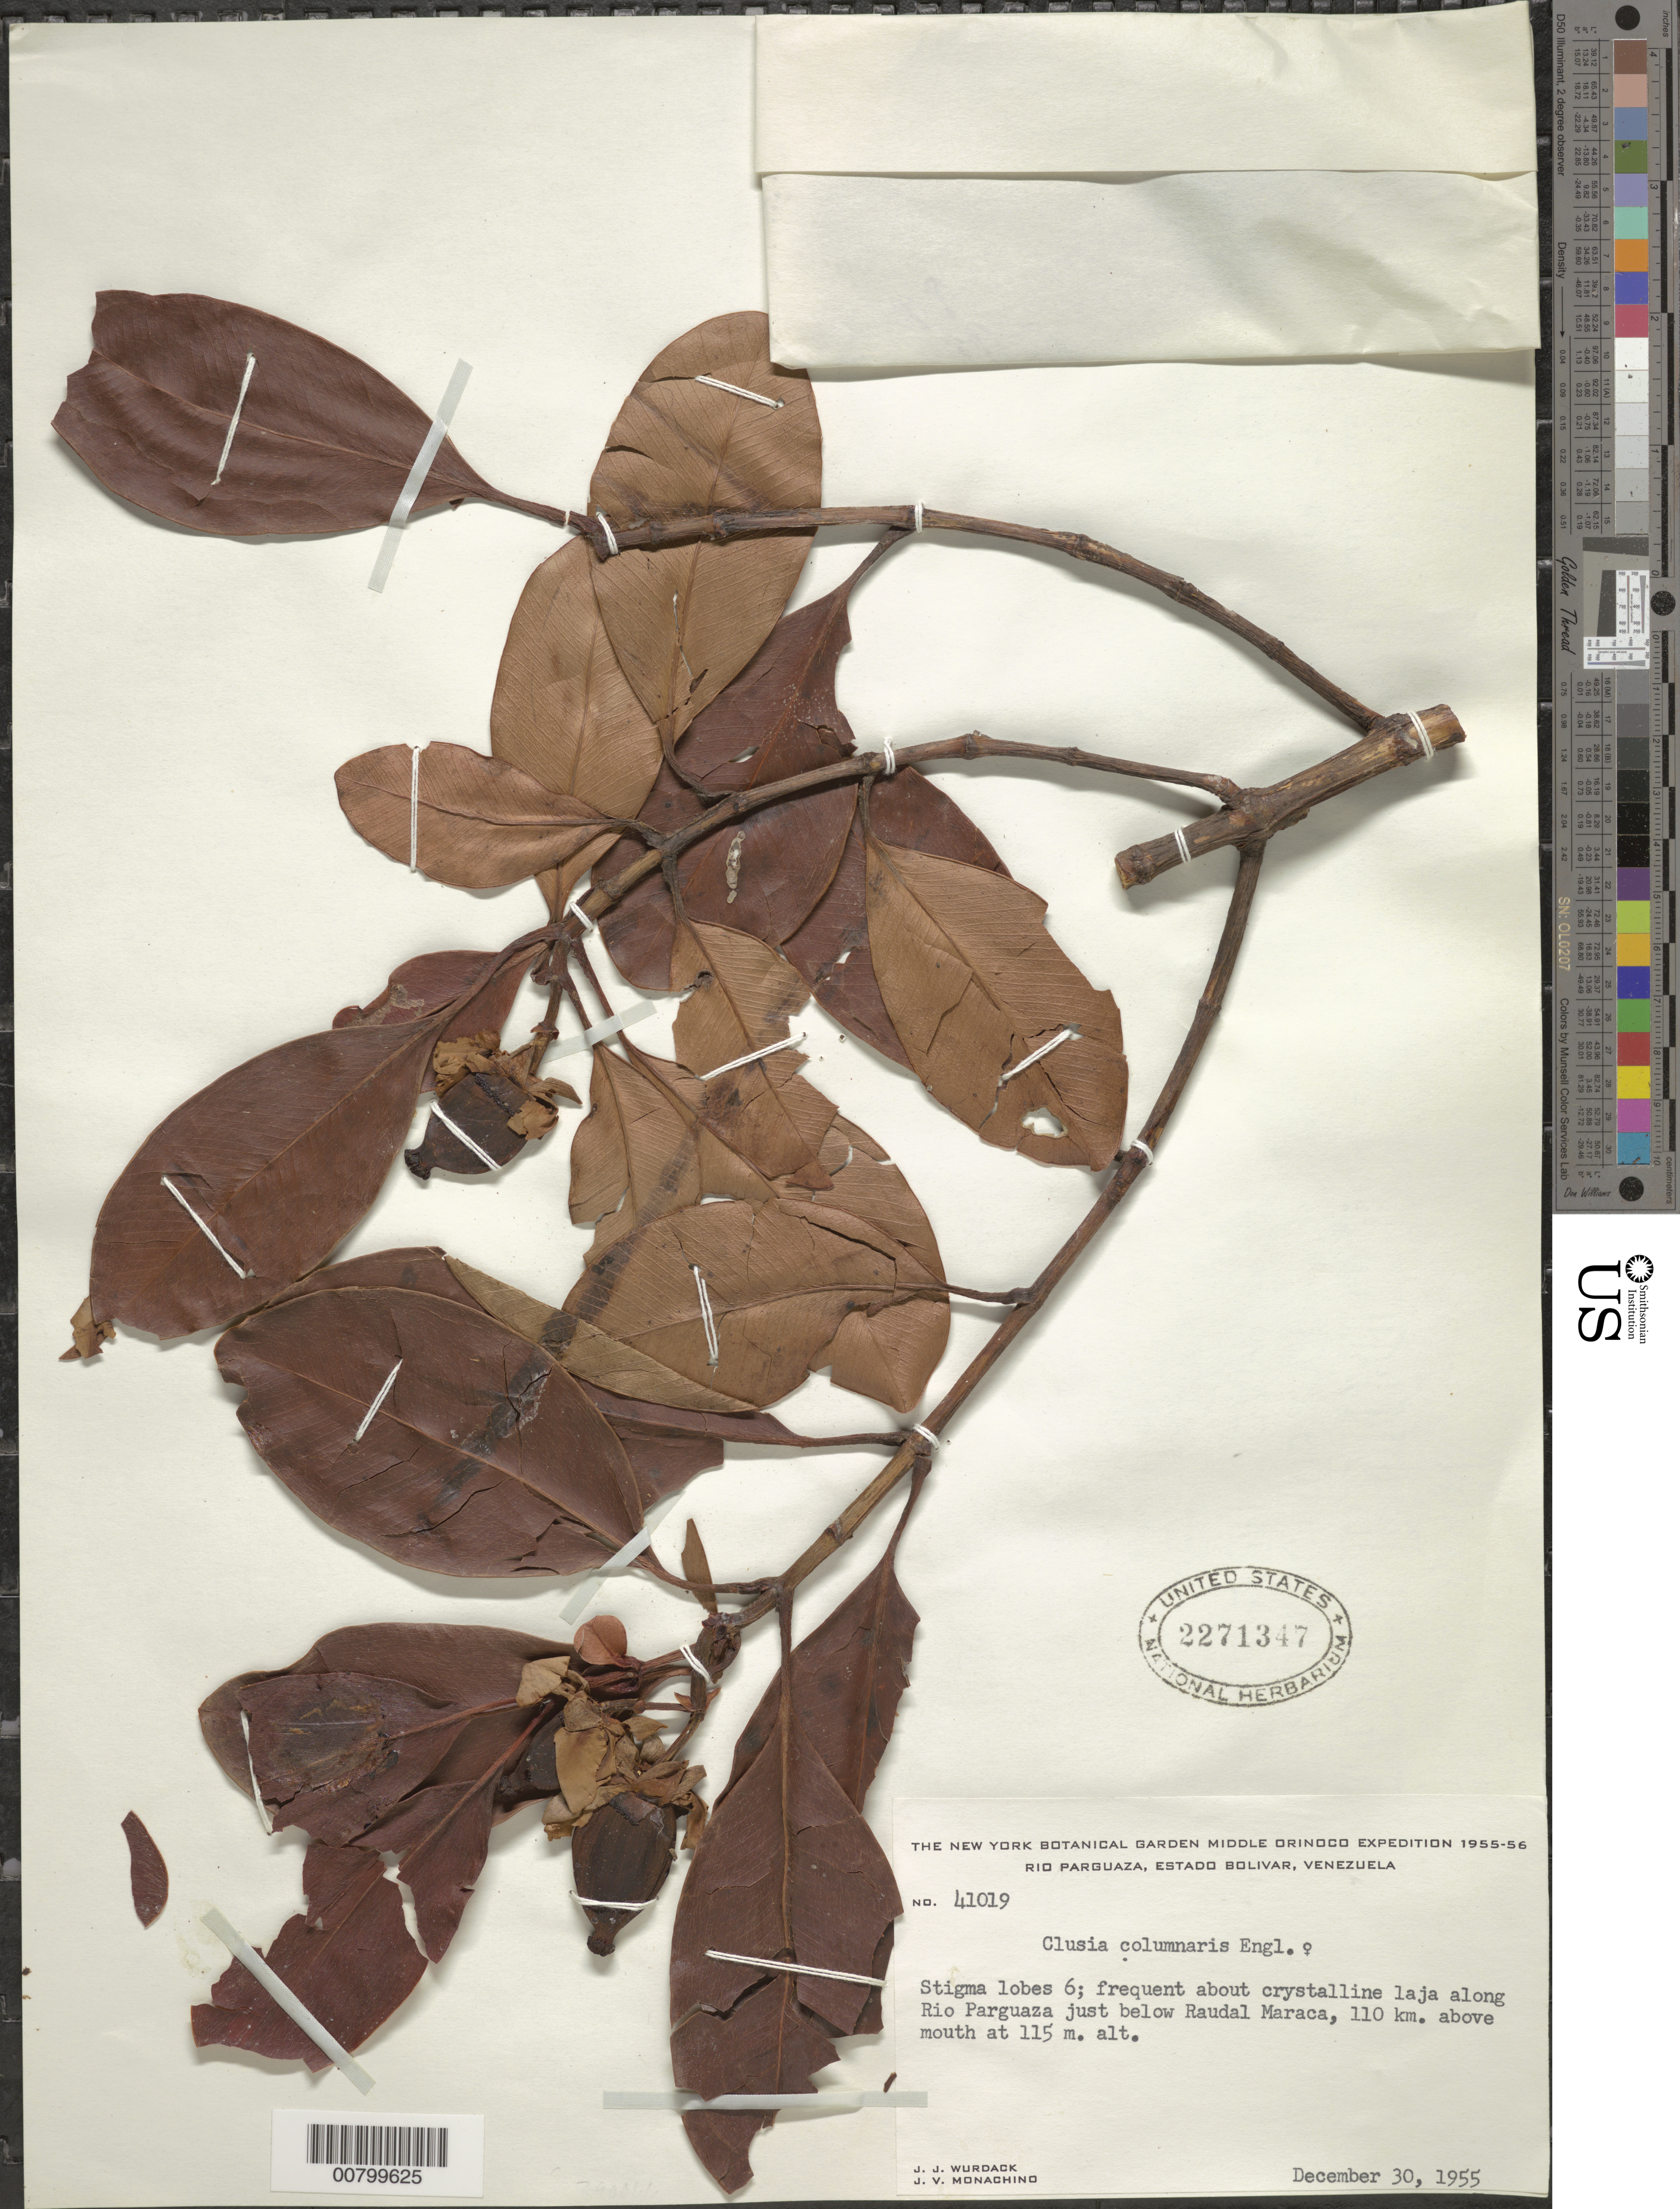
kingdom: Plantae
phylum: Tracheophyta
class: Magnoliopsida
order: Malpighiales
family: Clusiaceae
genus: Clusia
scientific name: Clusia columnaris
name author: Engl.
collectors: J. J. Wurdack & J. V. Monachino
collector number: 41019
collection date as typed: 30-Dec-55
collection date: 1955-12-30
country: Venezuela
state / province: Bolívar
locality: Río Parguaza, just below Raudal Maraca (about 110 river km from mouth)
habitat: Crystalline laja along river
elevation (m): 115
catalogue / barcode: US 2271347